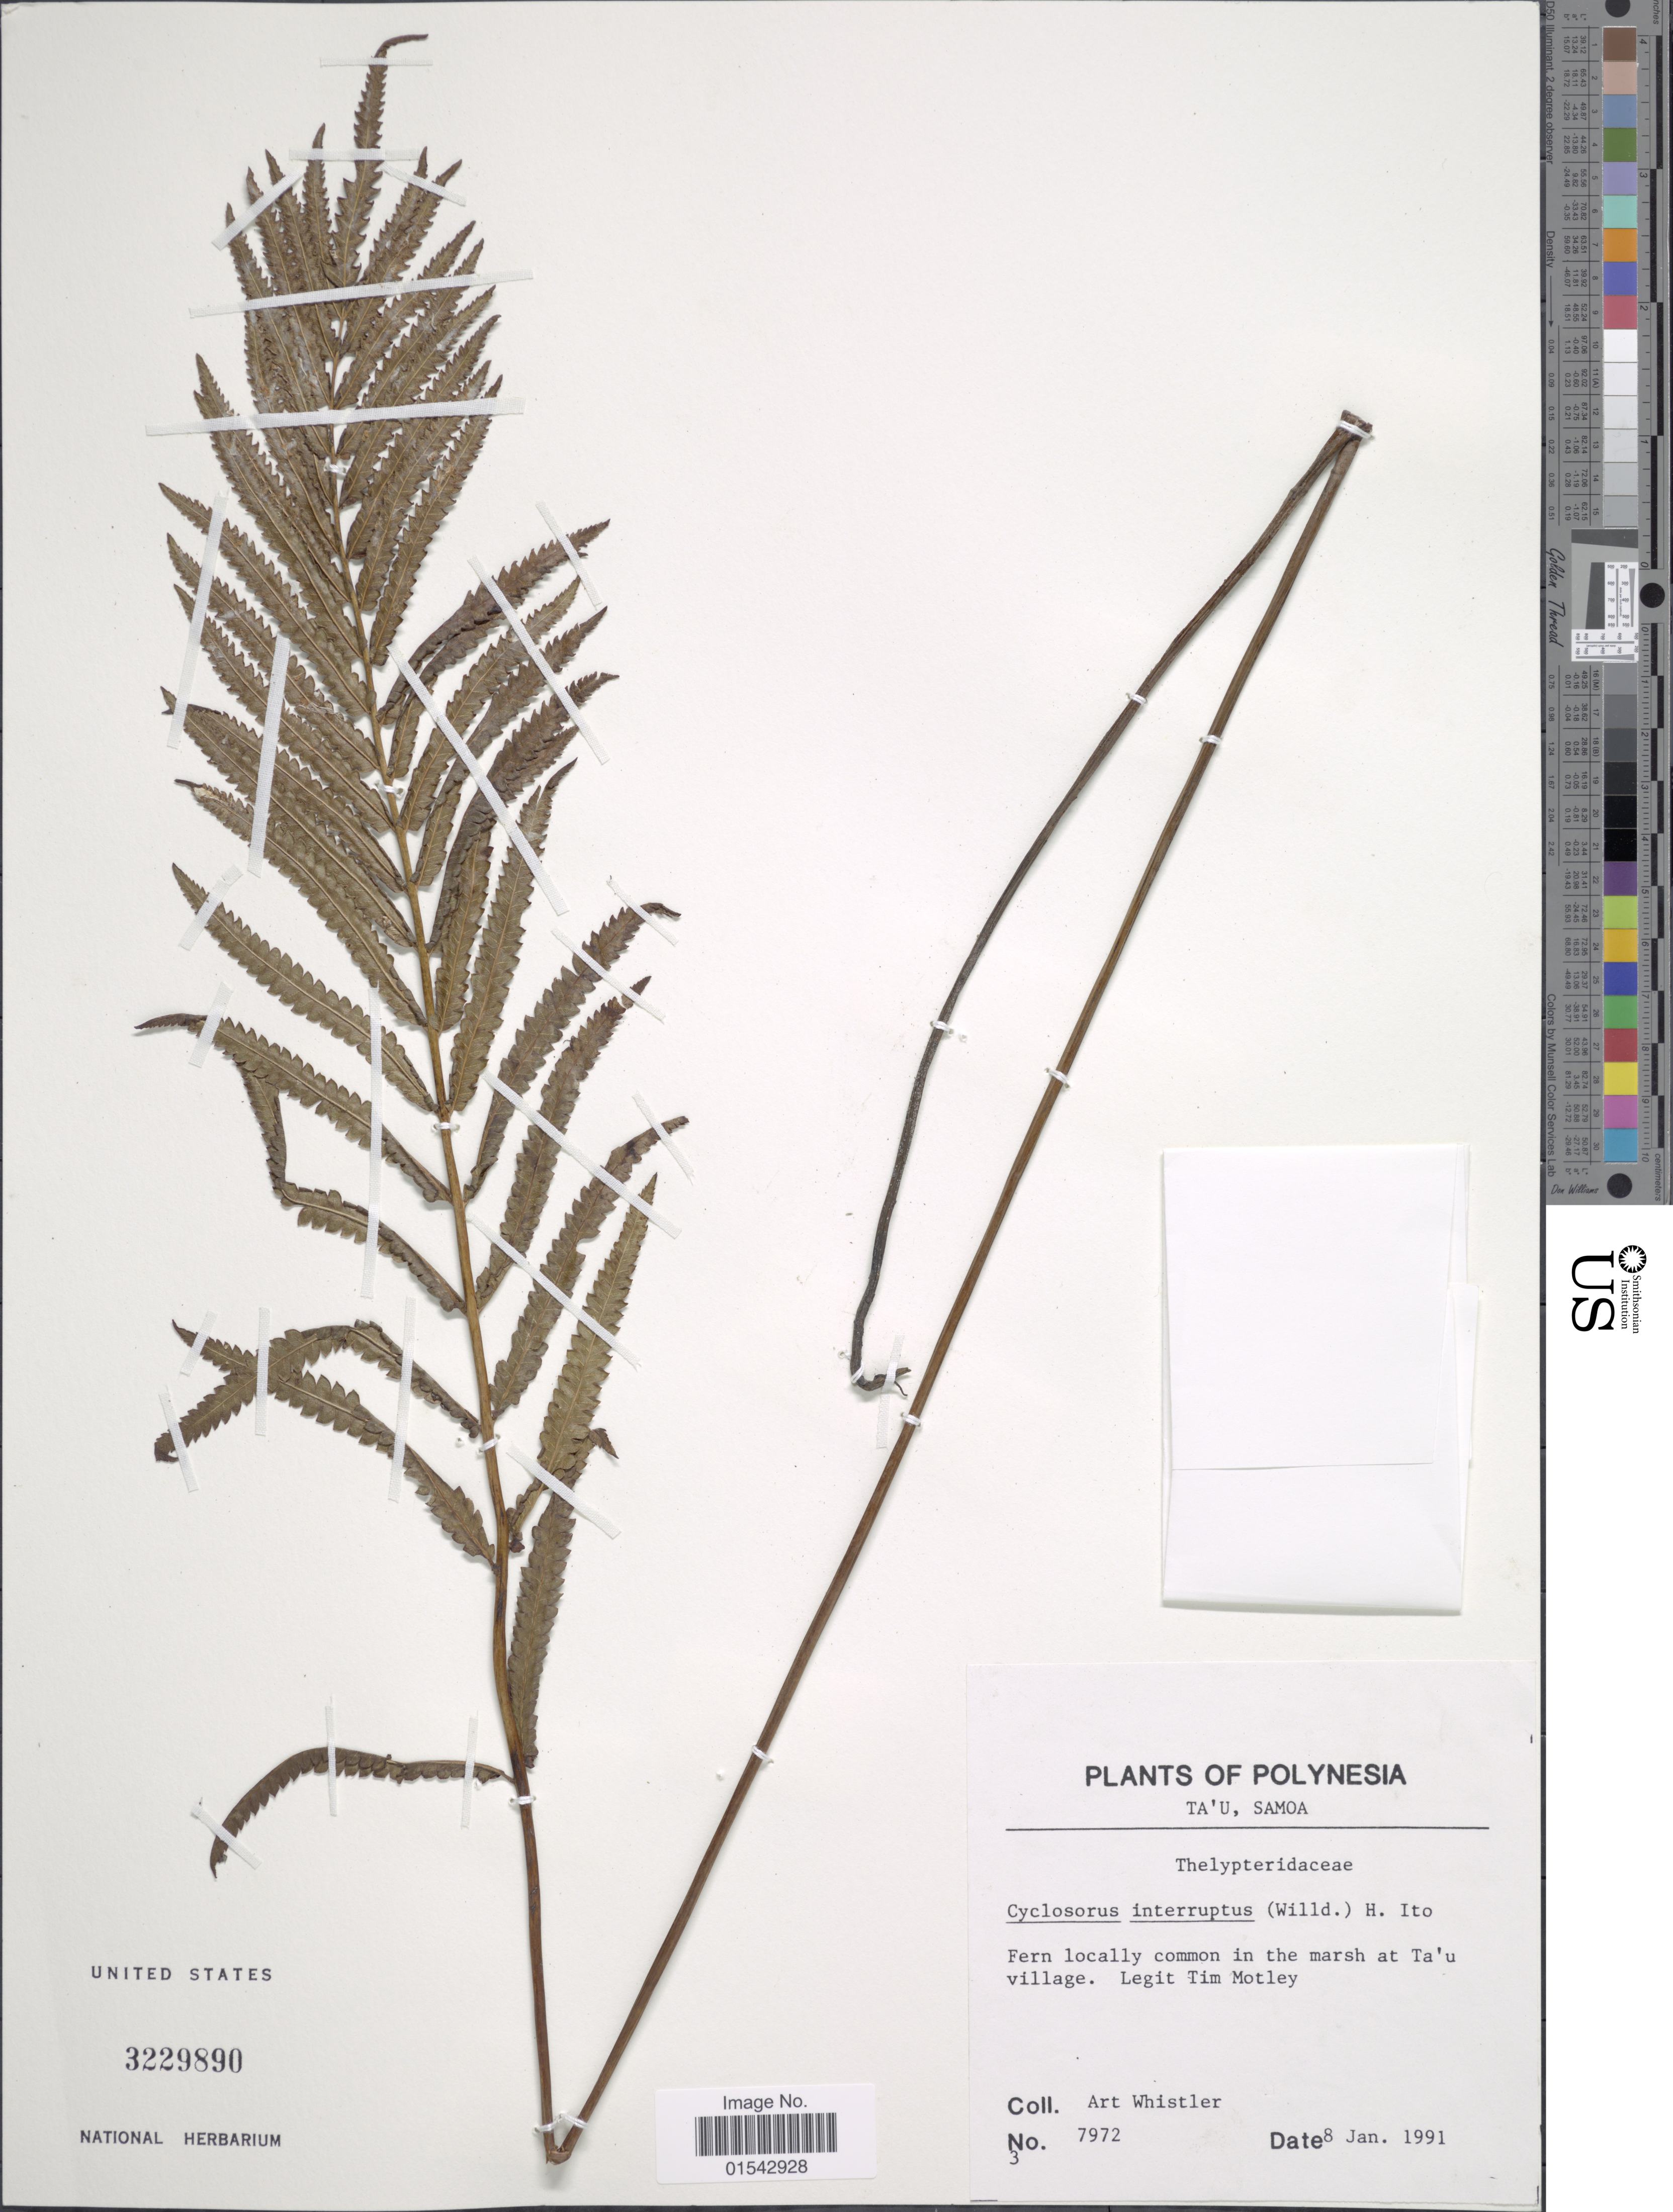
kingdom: Plantae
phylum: Tracheophyta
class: Polypodiopsida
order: Polypodiales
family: Thelypteridaceae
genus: Cyclosorus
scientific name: Cyclosorus interruptus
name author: (Willd.) H. Itô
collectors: A. Whistler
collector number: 7972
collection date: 1991-01-08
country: American Samoa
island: Ta'u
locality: Ta'u , Samoa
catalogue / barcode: US 3229890